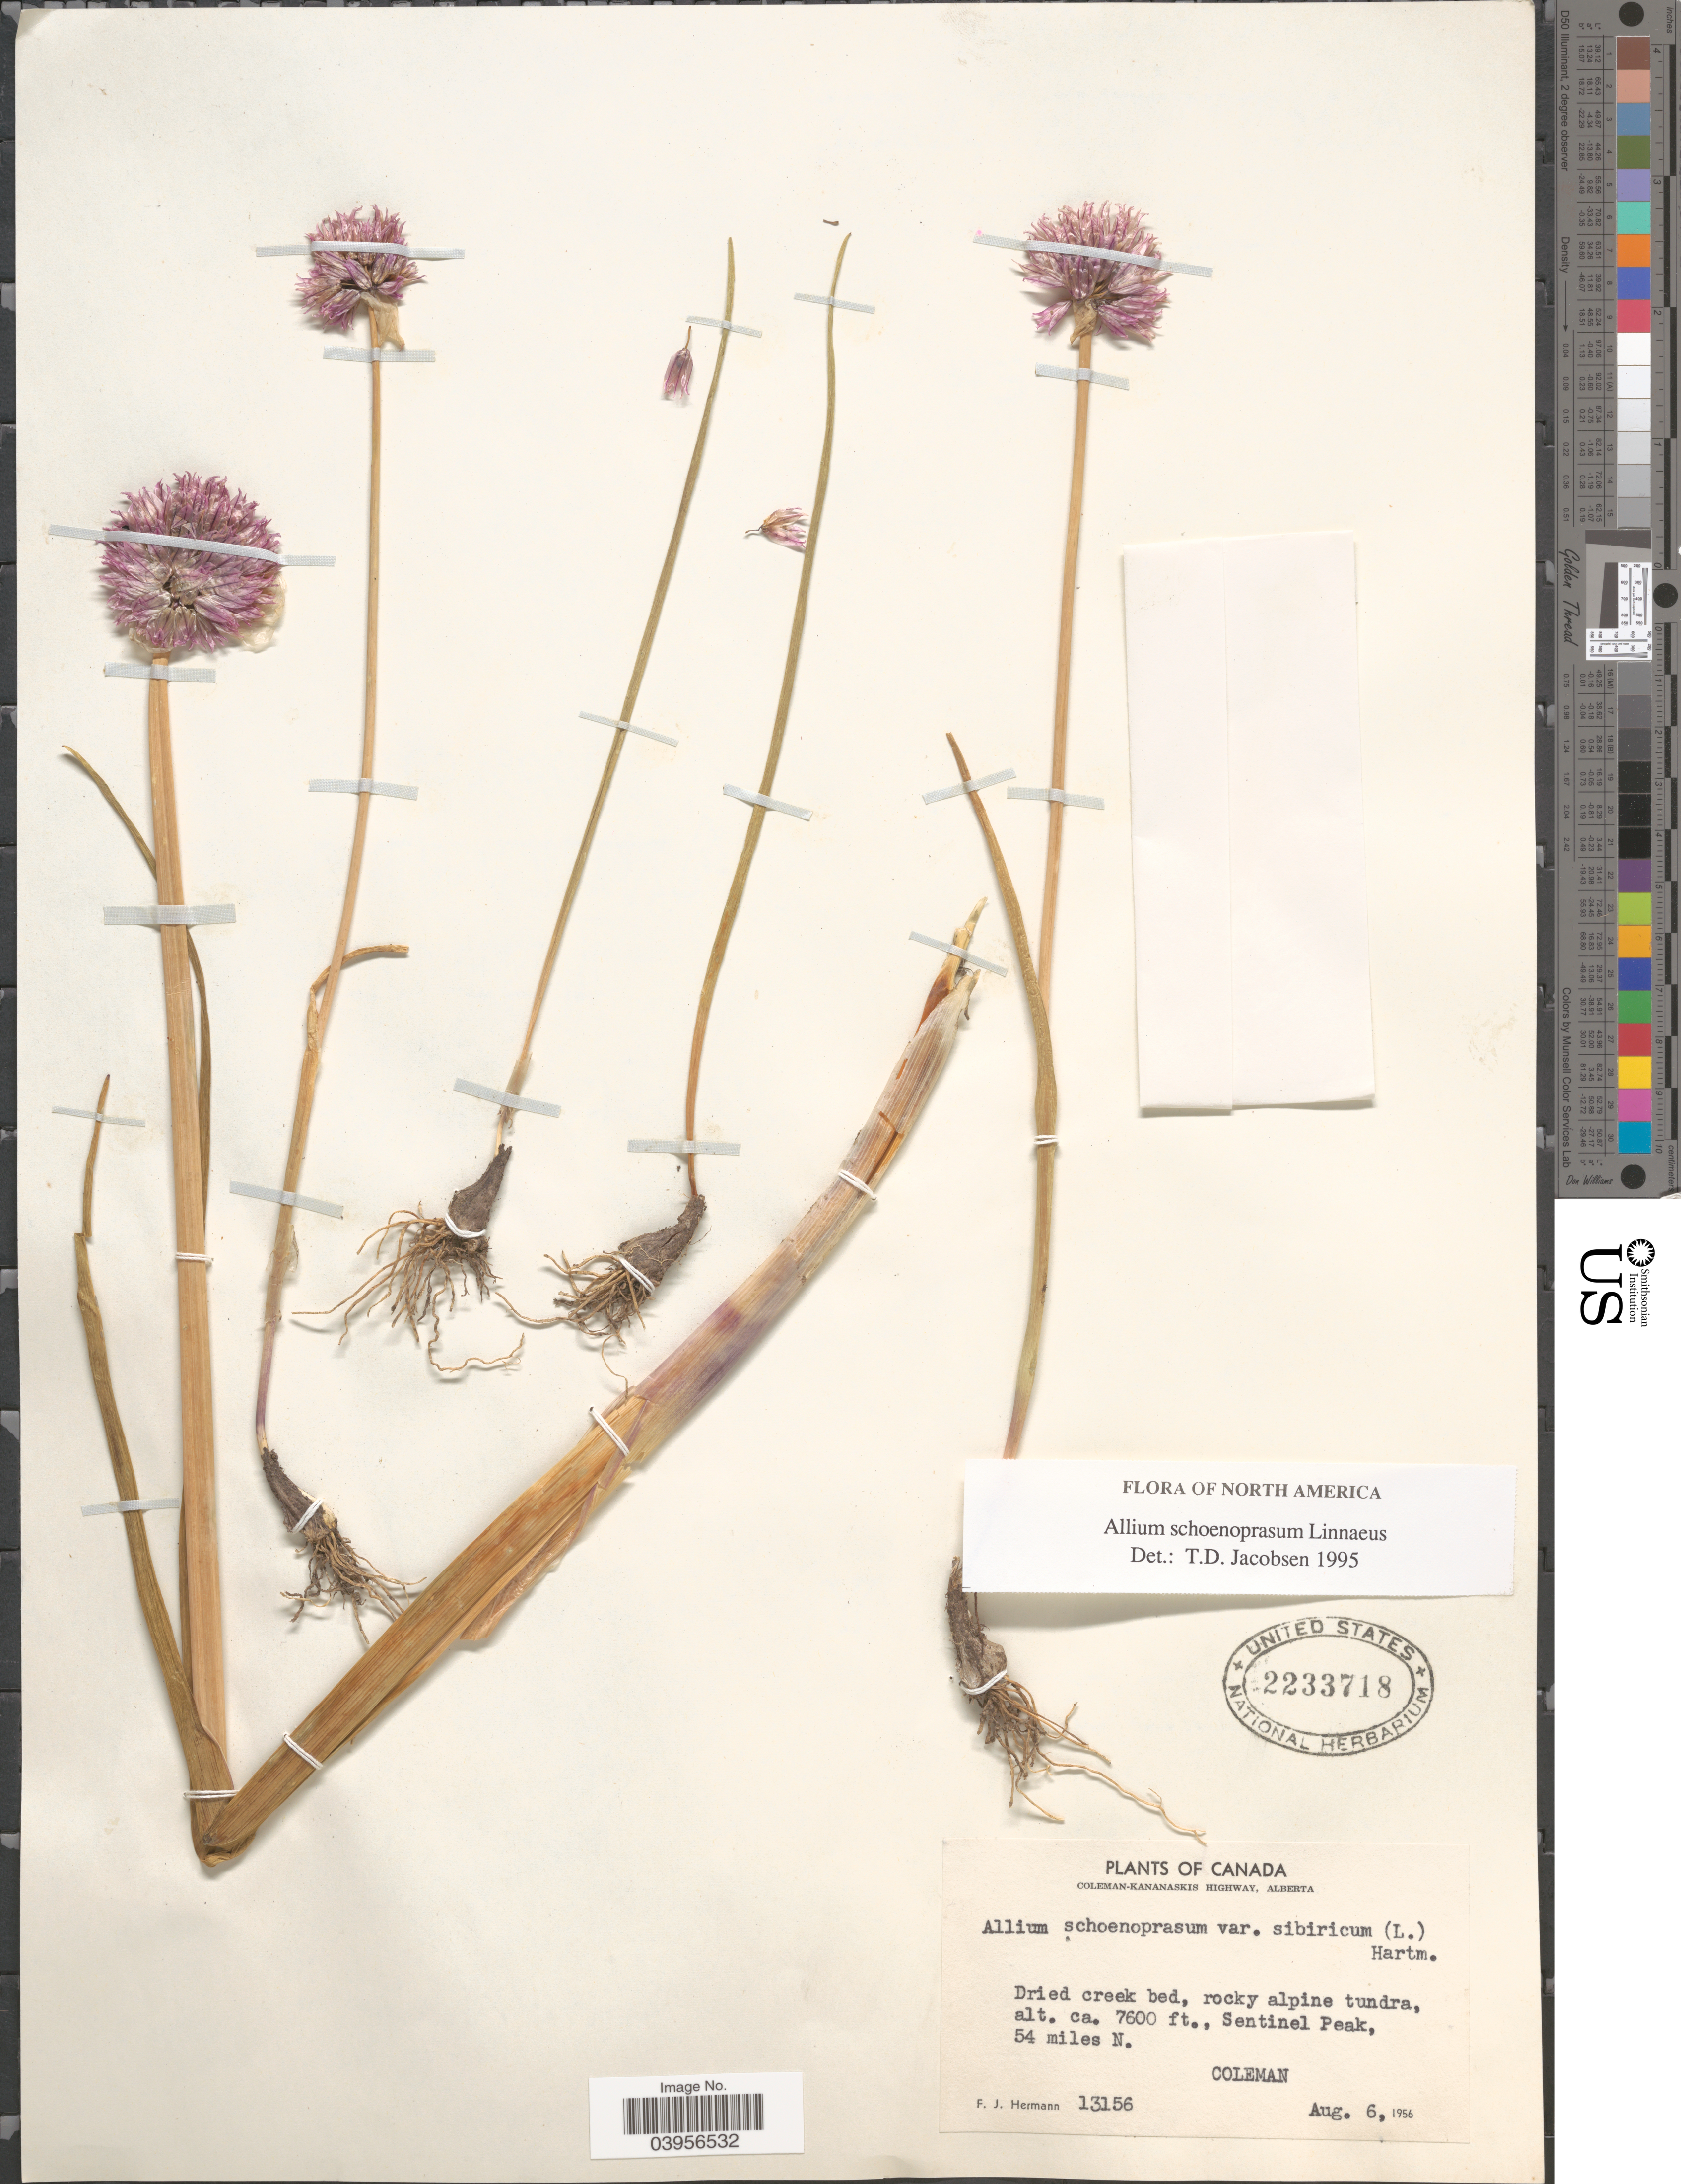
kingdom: Plantae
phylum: Tracheophyta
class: Liliopsida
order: Asparagales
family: Amaryllidaceae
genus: Allium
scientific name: Allium schoenoprasum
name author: L.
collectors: F. J. Hermann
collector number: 13156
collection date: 1956-08-06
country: Canada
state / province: Alberta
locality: Coleman-Kananaskis Highway. Sentinel Peak, 54 miles N. Coleman.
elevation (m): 2316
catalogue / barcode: US 2233718